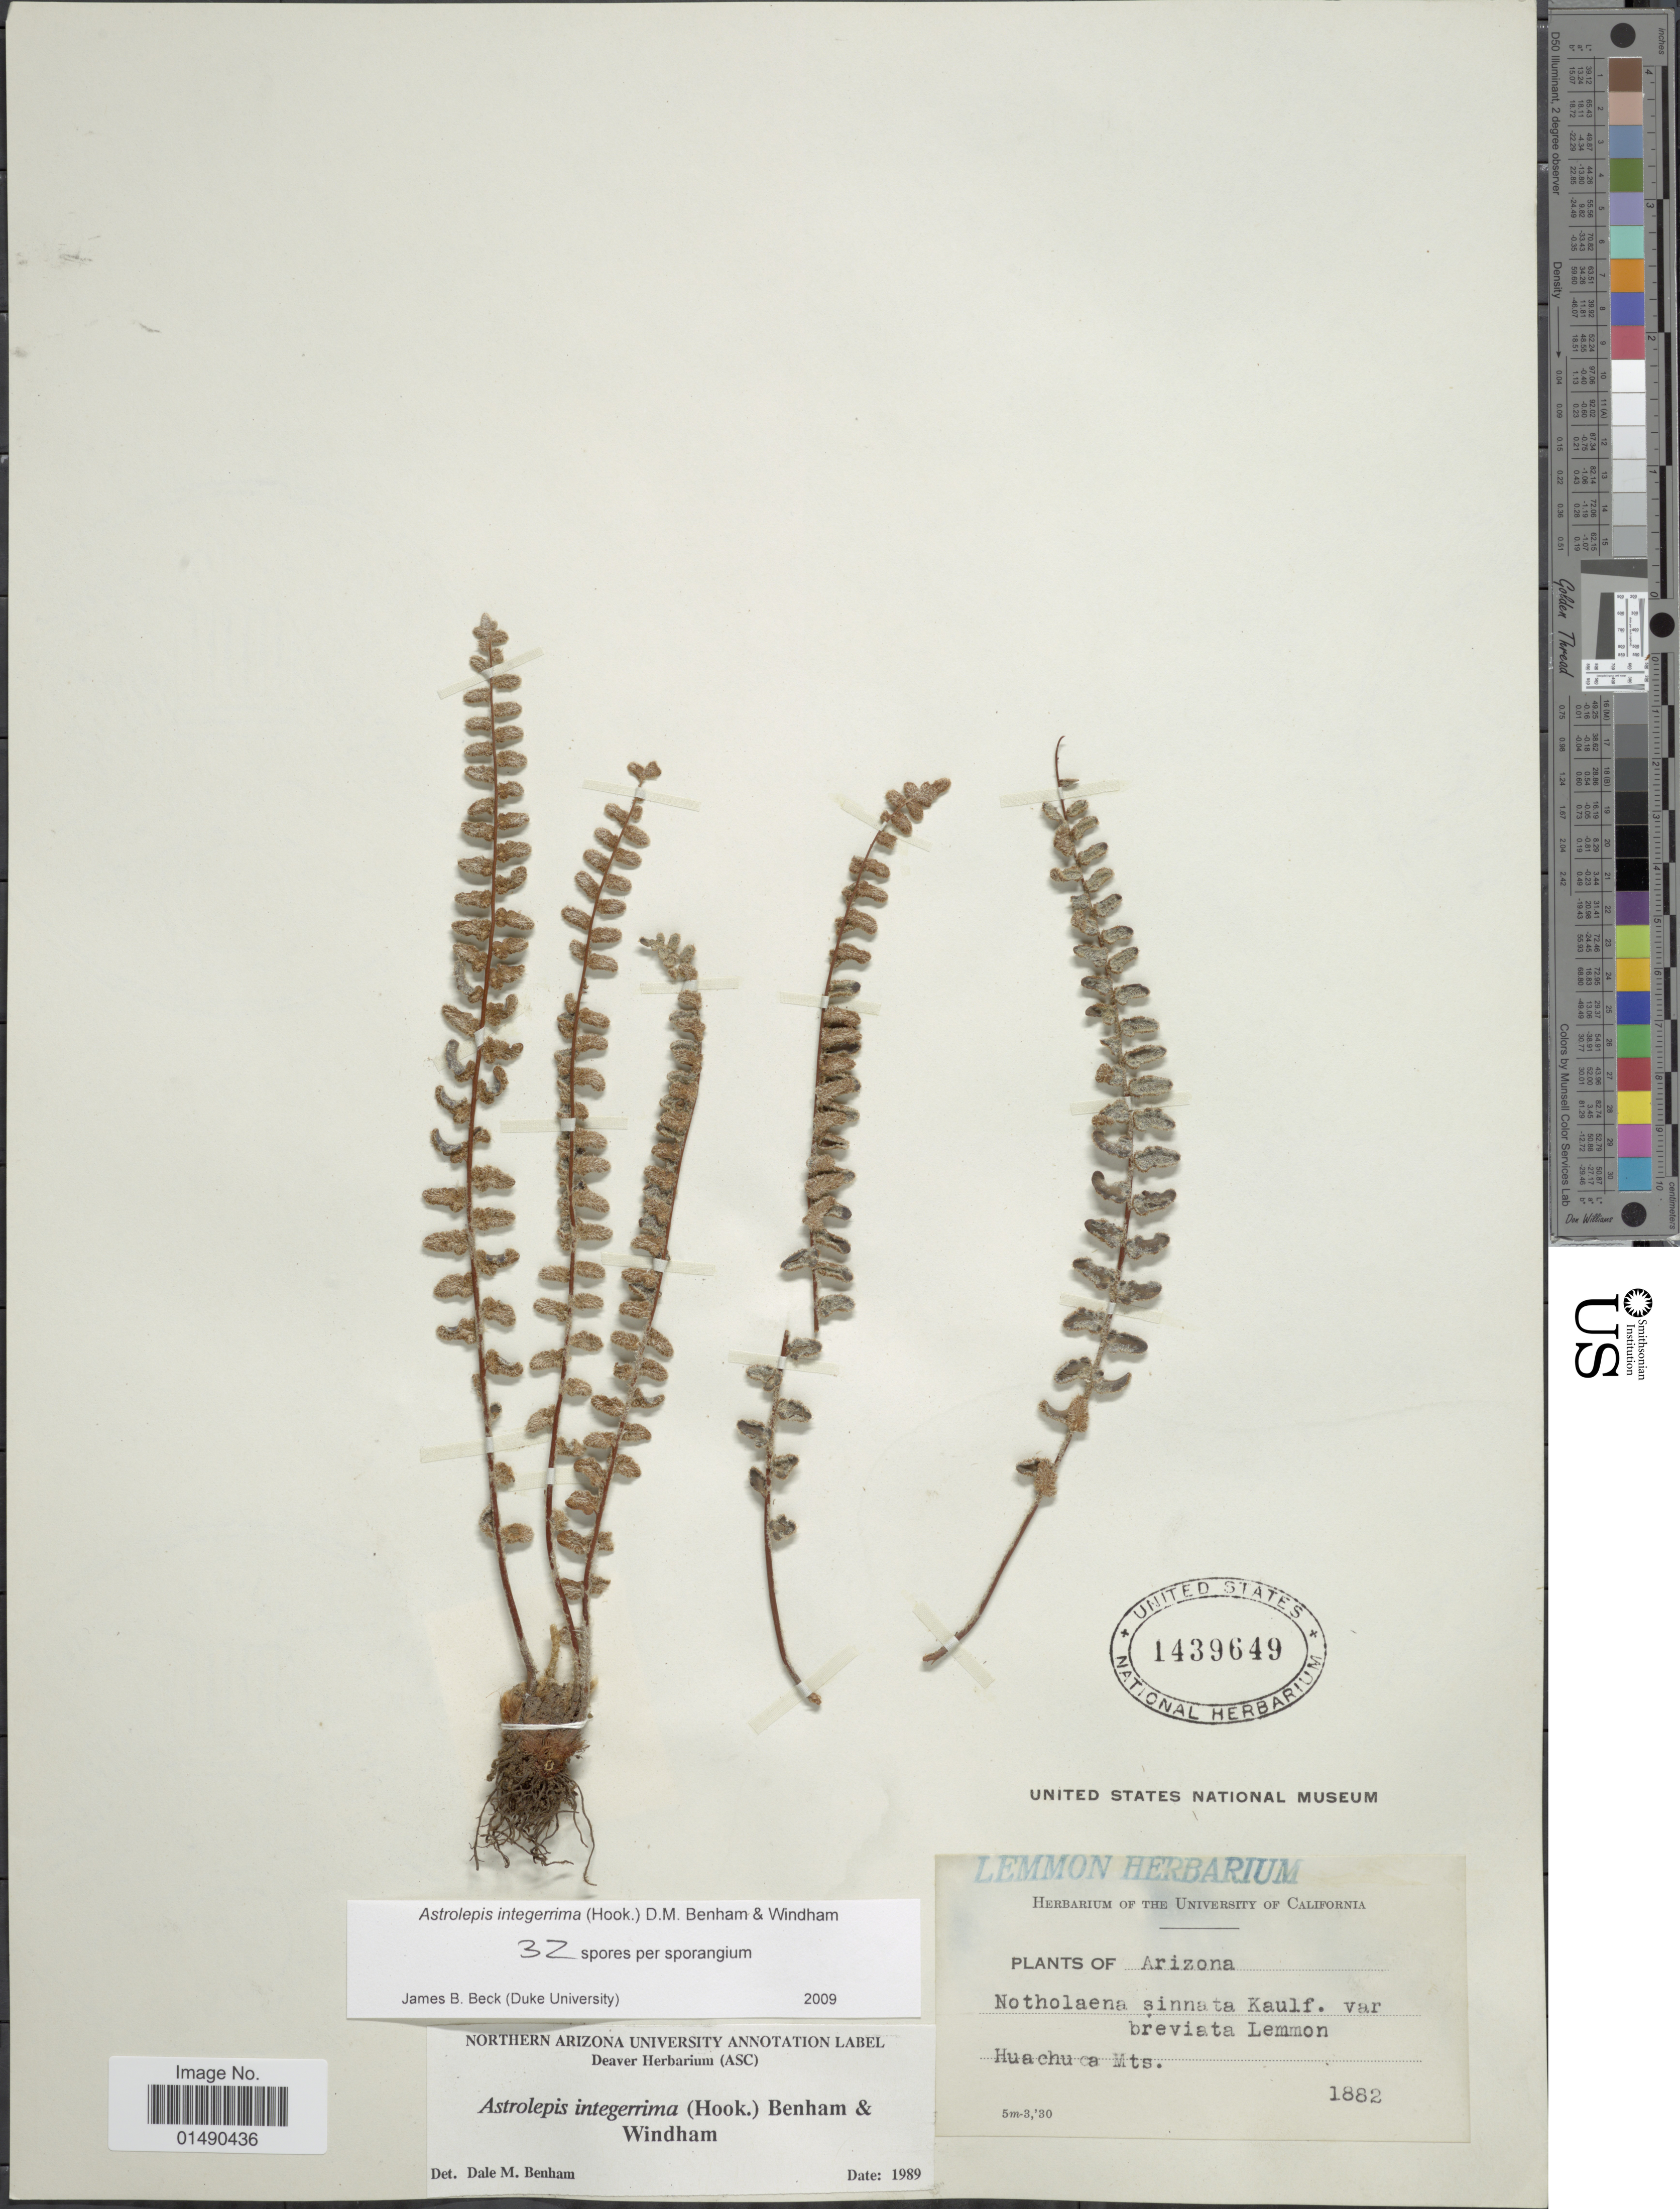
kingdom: Plantae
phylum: Tracheophyta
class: Polypodiopsida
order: Polypodiales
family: Pteridaceae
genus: Astrolepis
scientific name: Astrolepis integerrima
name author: (Hook.) D.M. Benham & Windham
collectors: ex herb. Lemmon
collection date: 1882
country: United States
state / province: Arizona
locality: Huachuca Mts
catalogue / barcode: US 1439649